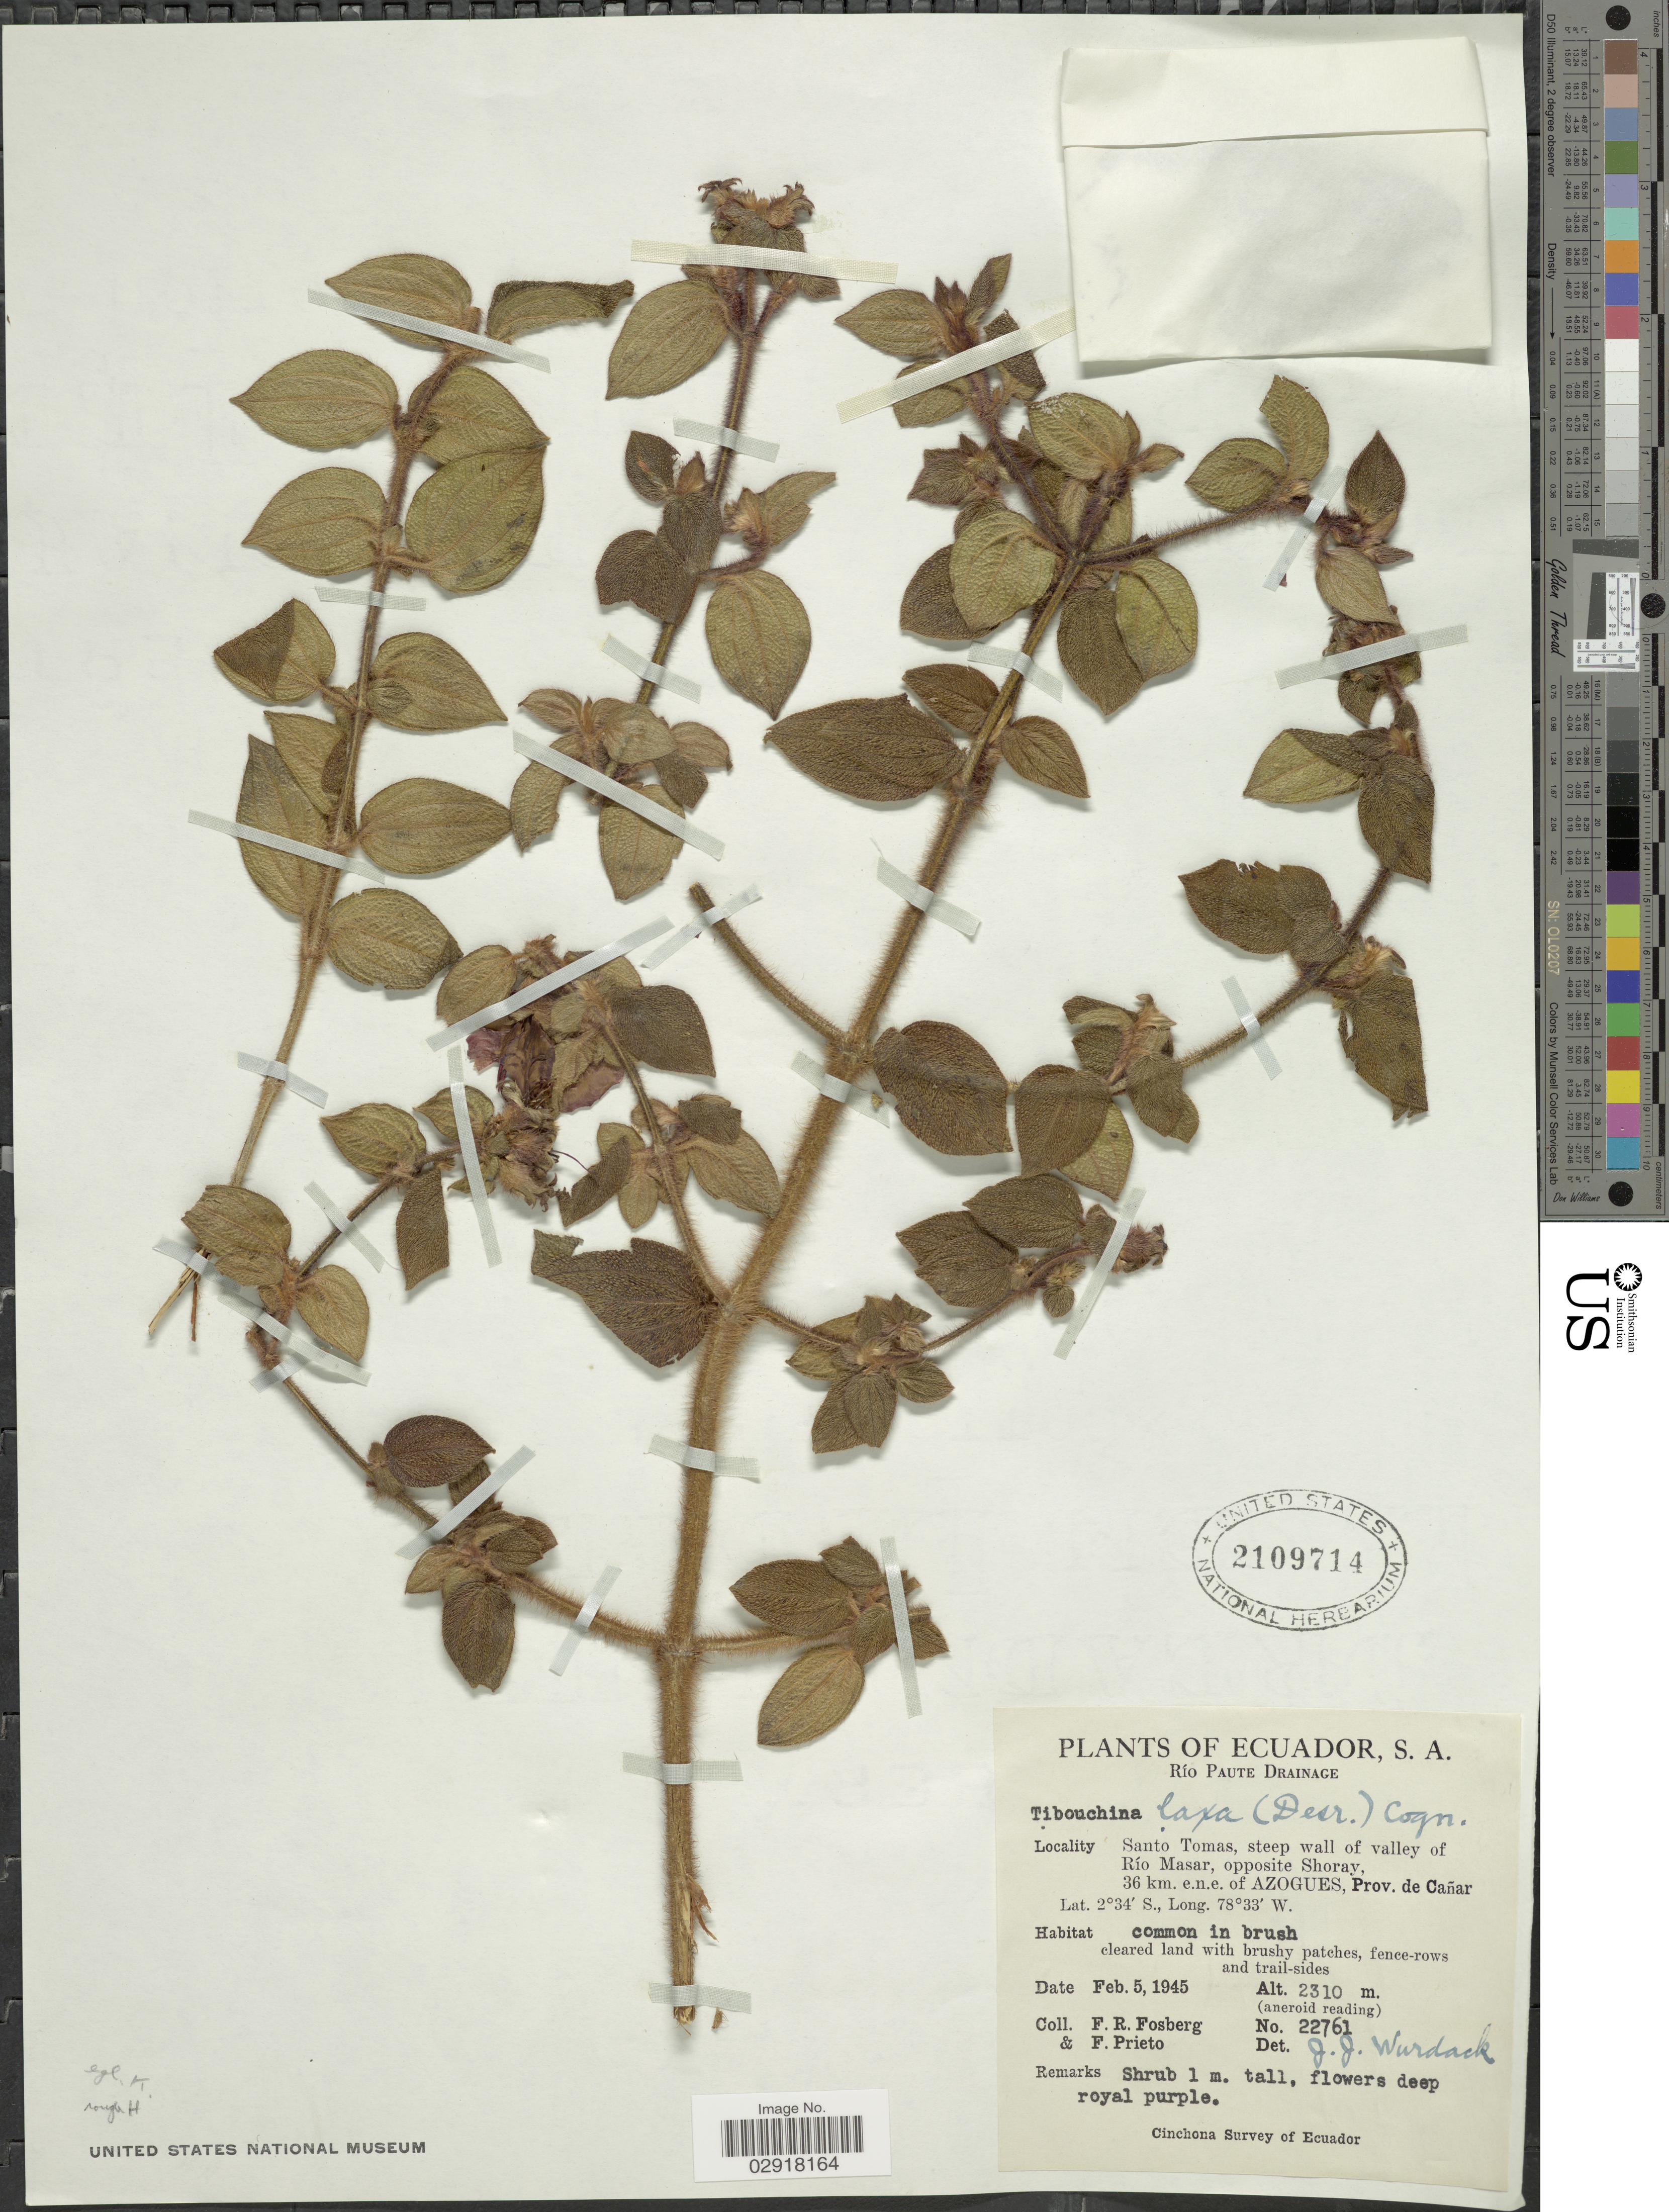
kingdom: Plantae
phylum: Tracheophyta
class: Magnoliopsida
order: Myrtales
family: Melastomataceae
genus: Chaetogastra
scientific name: Chaetogastra laxa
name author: (Desr.) P.J.F. Guim. & Michelang.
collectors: F. R. Fosberg & F. Prieto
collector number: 22761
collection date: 1945-02-05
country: Ecuador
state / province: Cañar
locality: Río Paute Drainage. Santo Tomas, steep wall of valley of Río Masar, opposite Shoray, 36 km. e.n.e. of Azugues.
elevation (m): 2310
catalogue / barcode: US 2109714